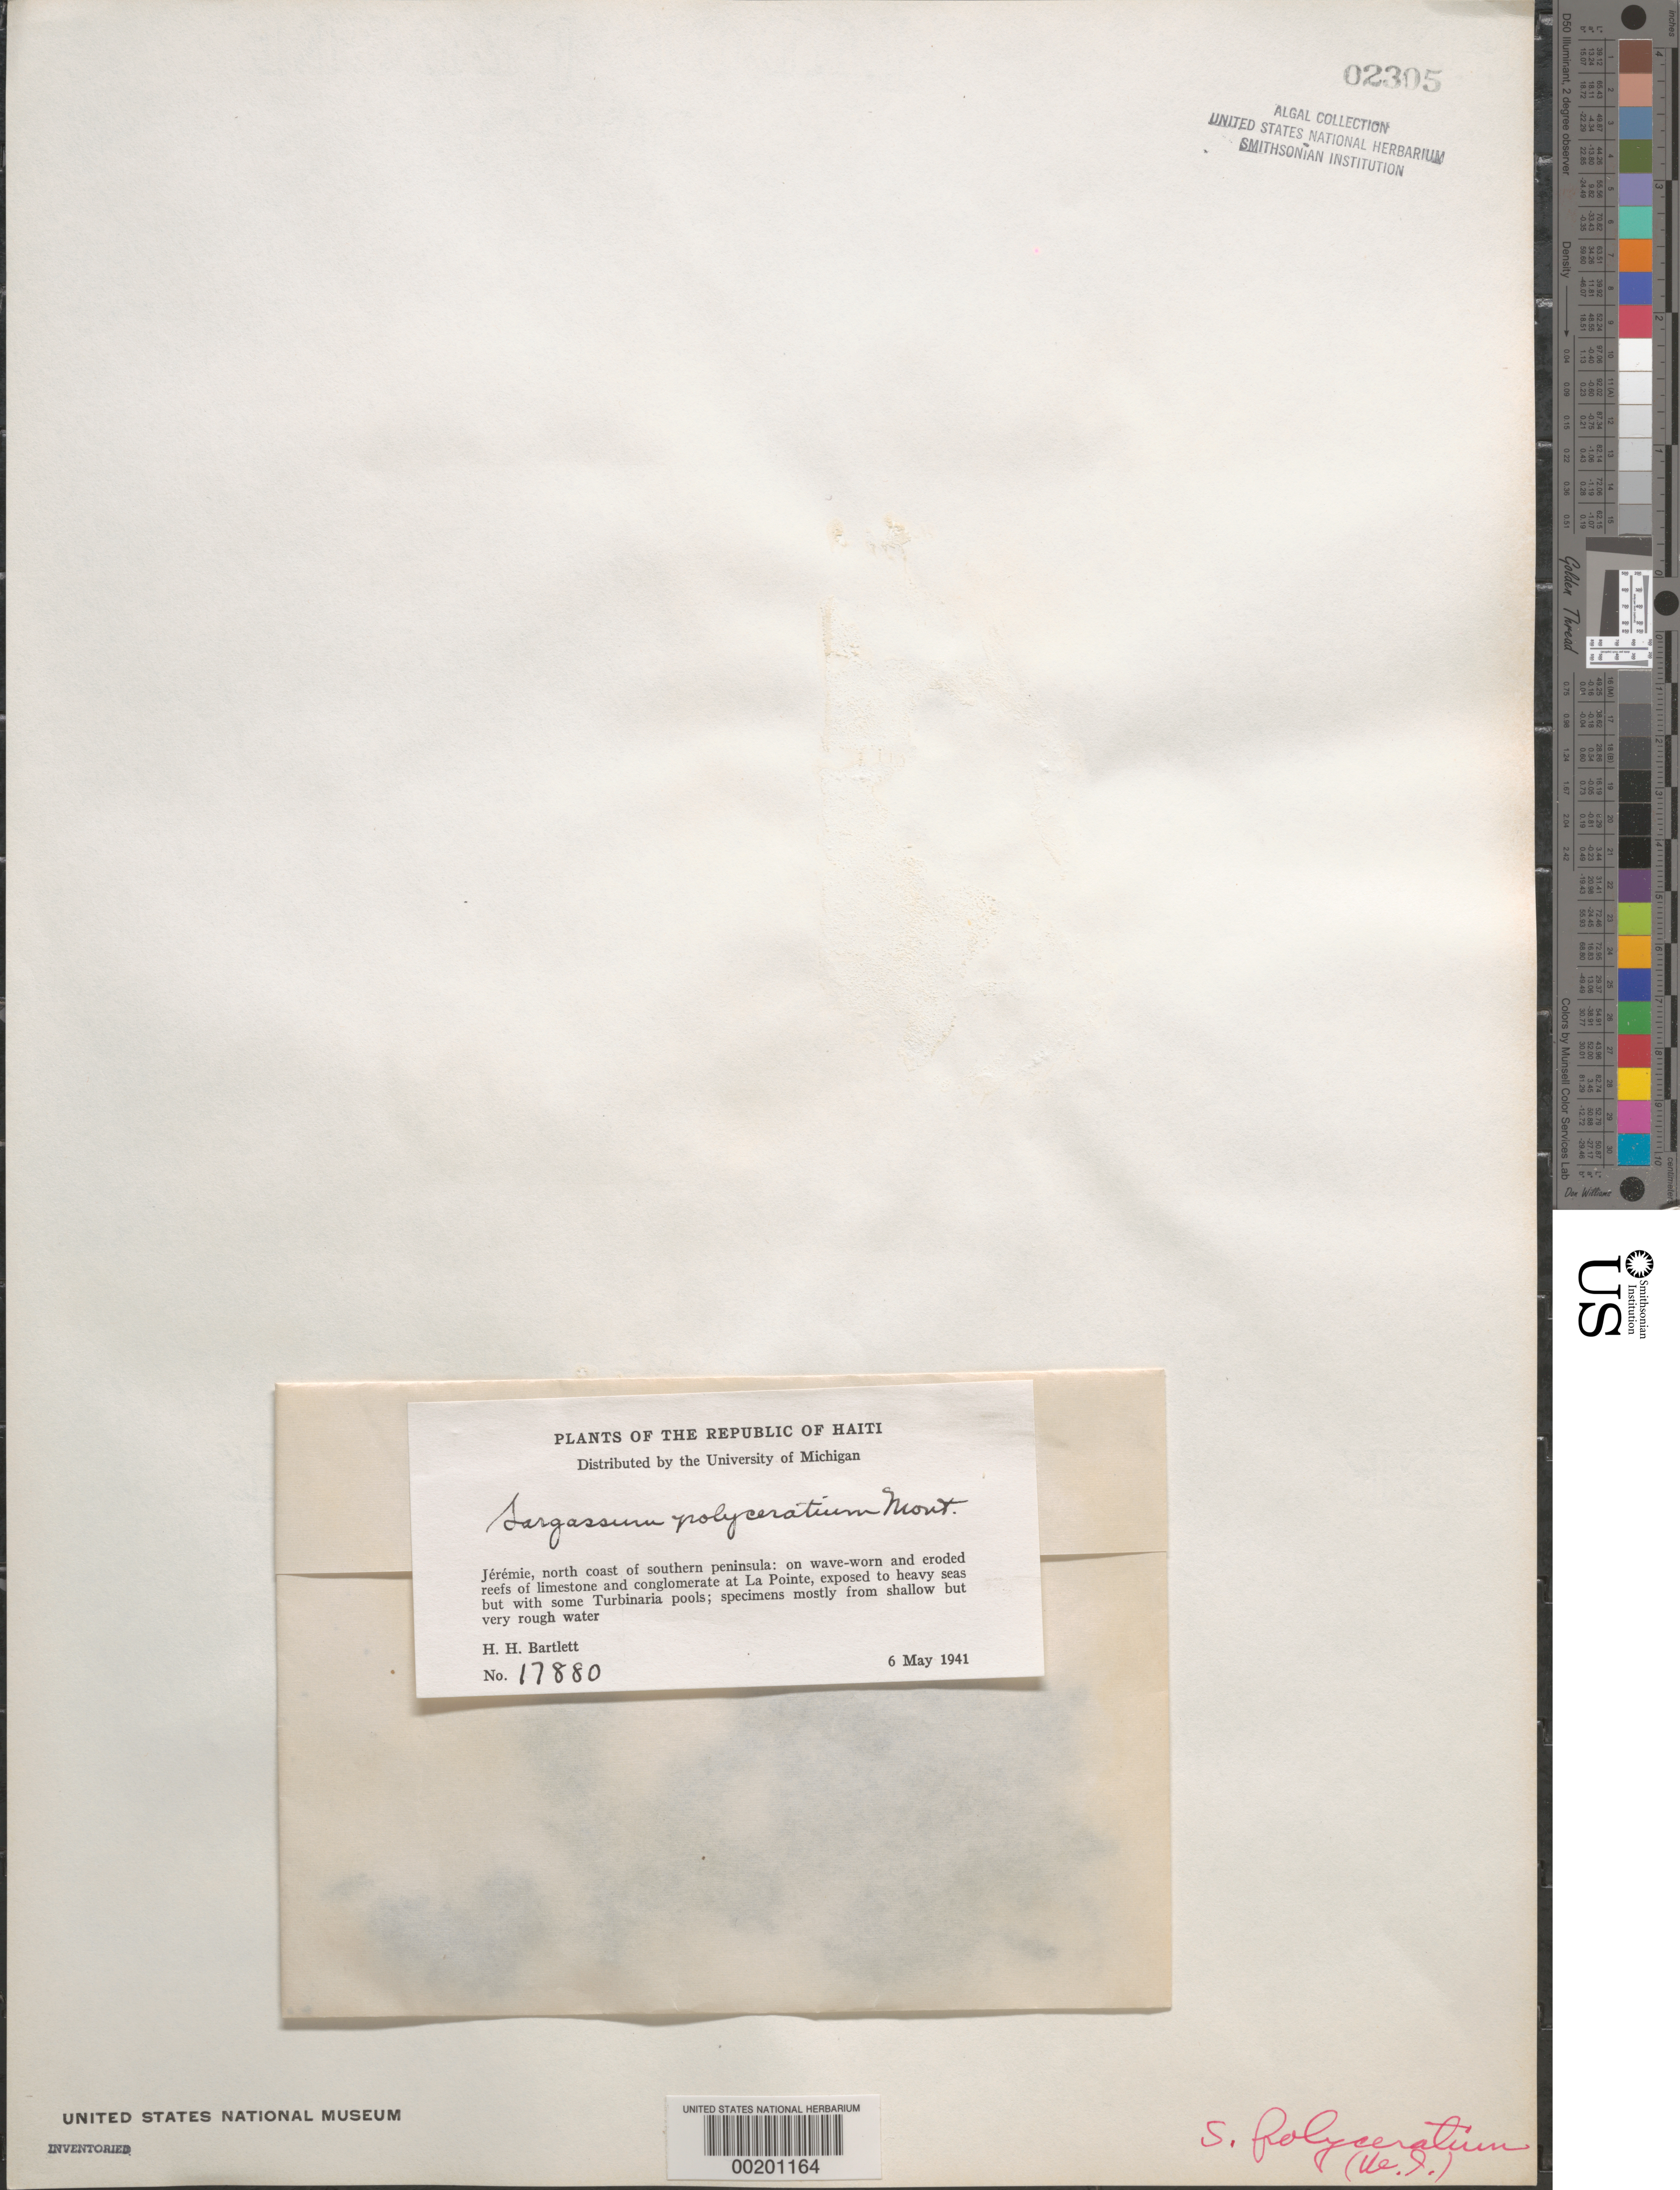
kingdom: Chromista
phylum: Ochrophyta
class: Phaeophyceae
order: Fucales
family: Sargassaceae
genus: Sargassum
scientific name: Sargassum polyceratium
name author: Mont.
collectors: H. H. Bartlett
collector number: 17880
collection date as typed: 06 May 1941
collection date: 1941-05-06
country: Haiti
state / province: Sud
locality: Jeremie, La Pointe, north coast of southern peninsula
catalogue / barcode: US 2305